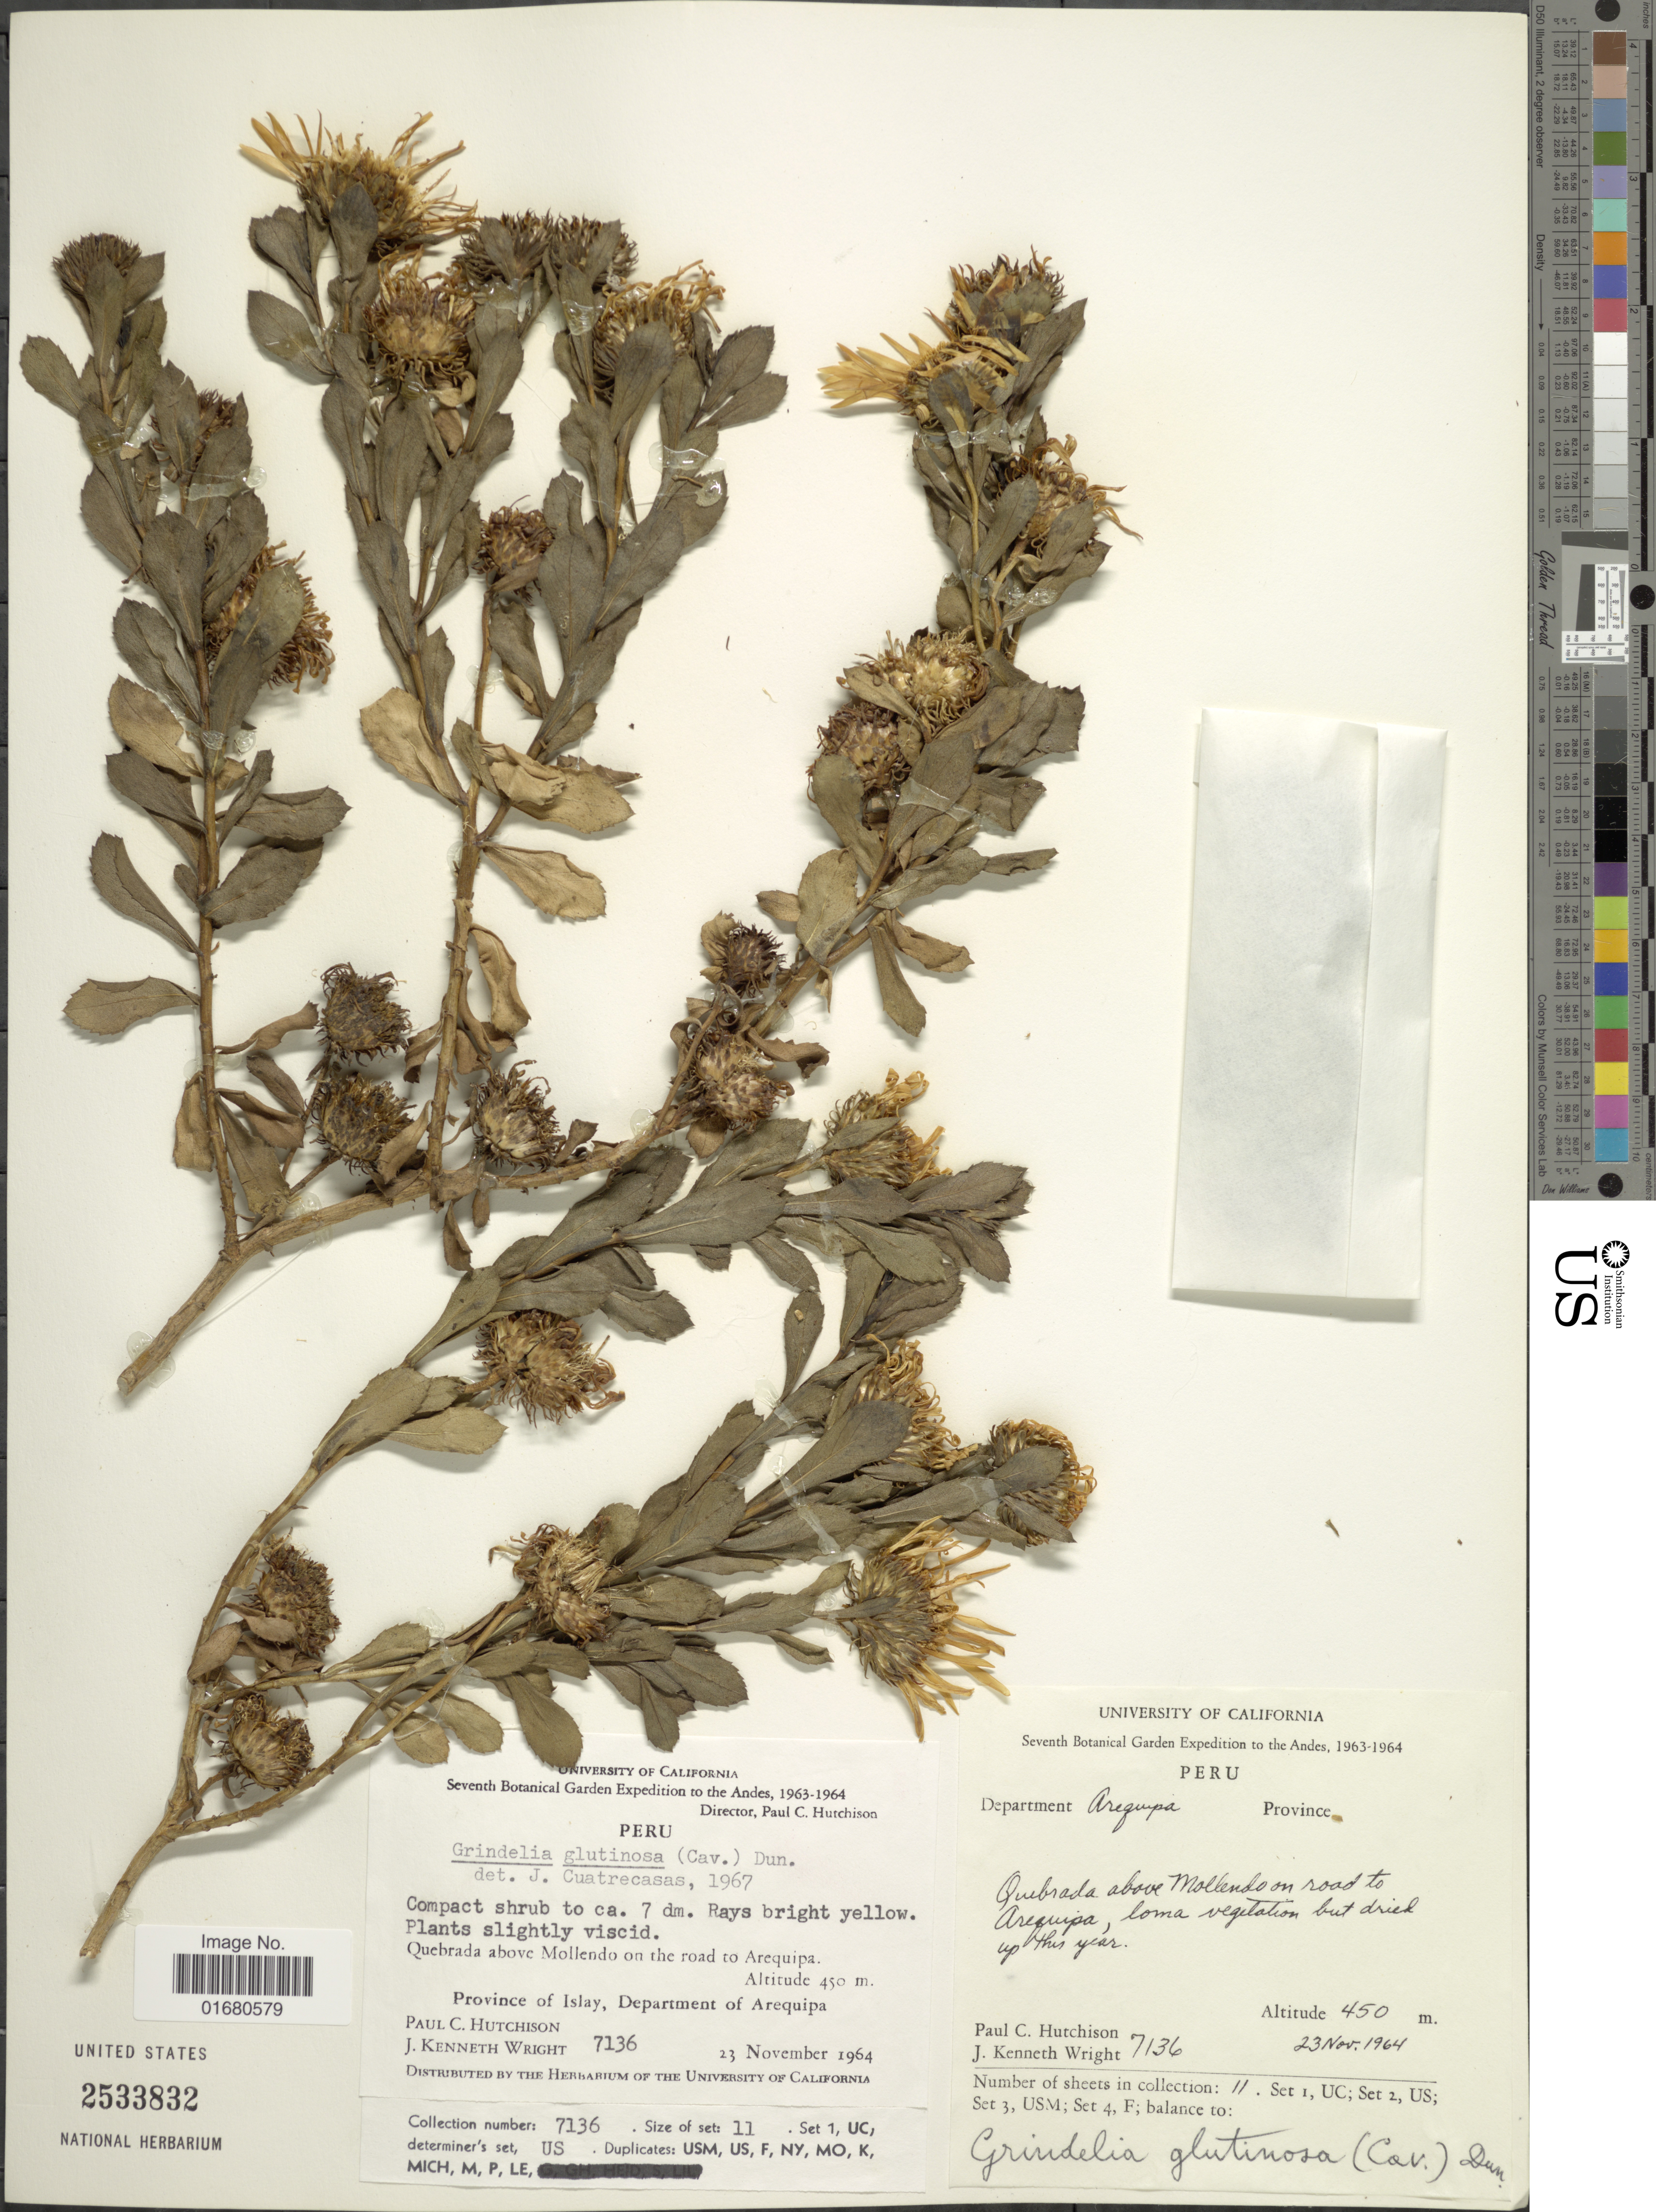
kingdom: Plantae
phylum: Tracheophyta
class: Magnoliopsida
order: Asterales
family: Asteraceae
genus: Grindelia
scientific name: Grindelia glutinosa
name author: (Cav.) Dunal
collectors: P. C. Hutchison & J. K. Wright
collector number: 7136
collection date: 1964-11-23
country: Peru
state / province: Arequipa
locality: Province of Islay, Departament of Arequipa, Quebrada above Mollendo on the road to Arequipa, Andes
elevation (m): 450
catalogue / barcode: US 2533832